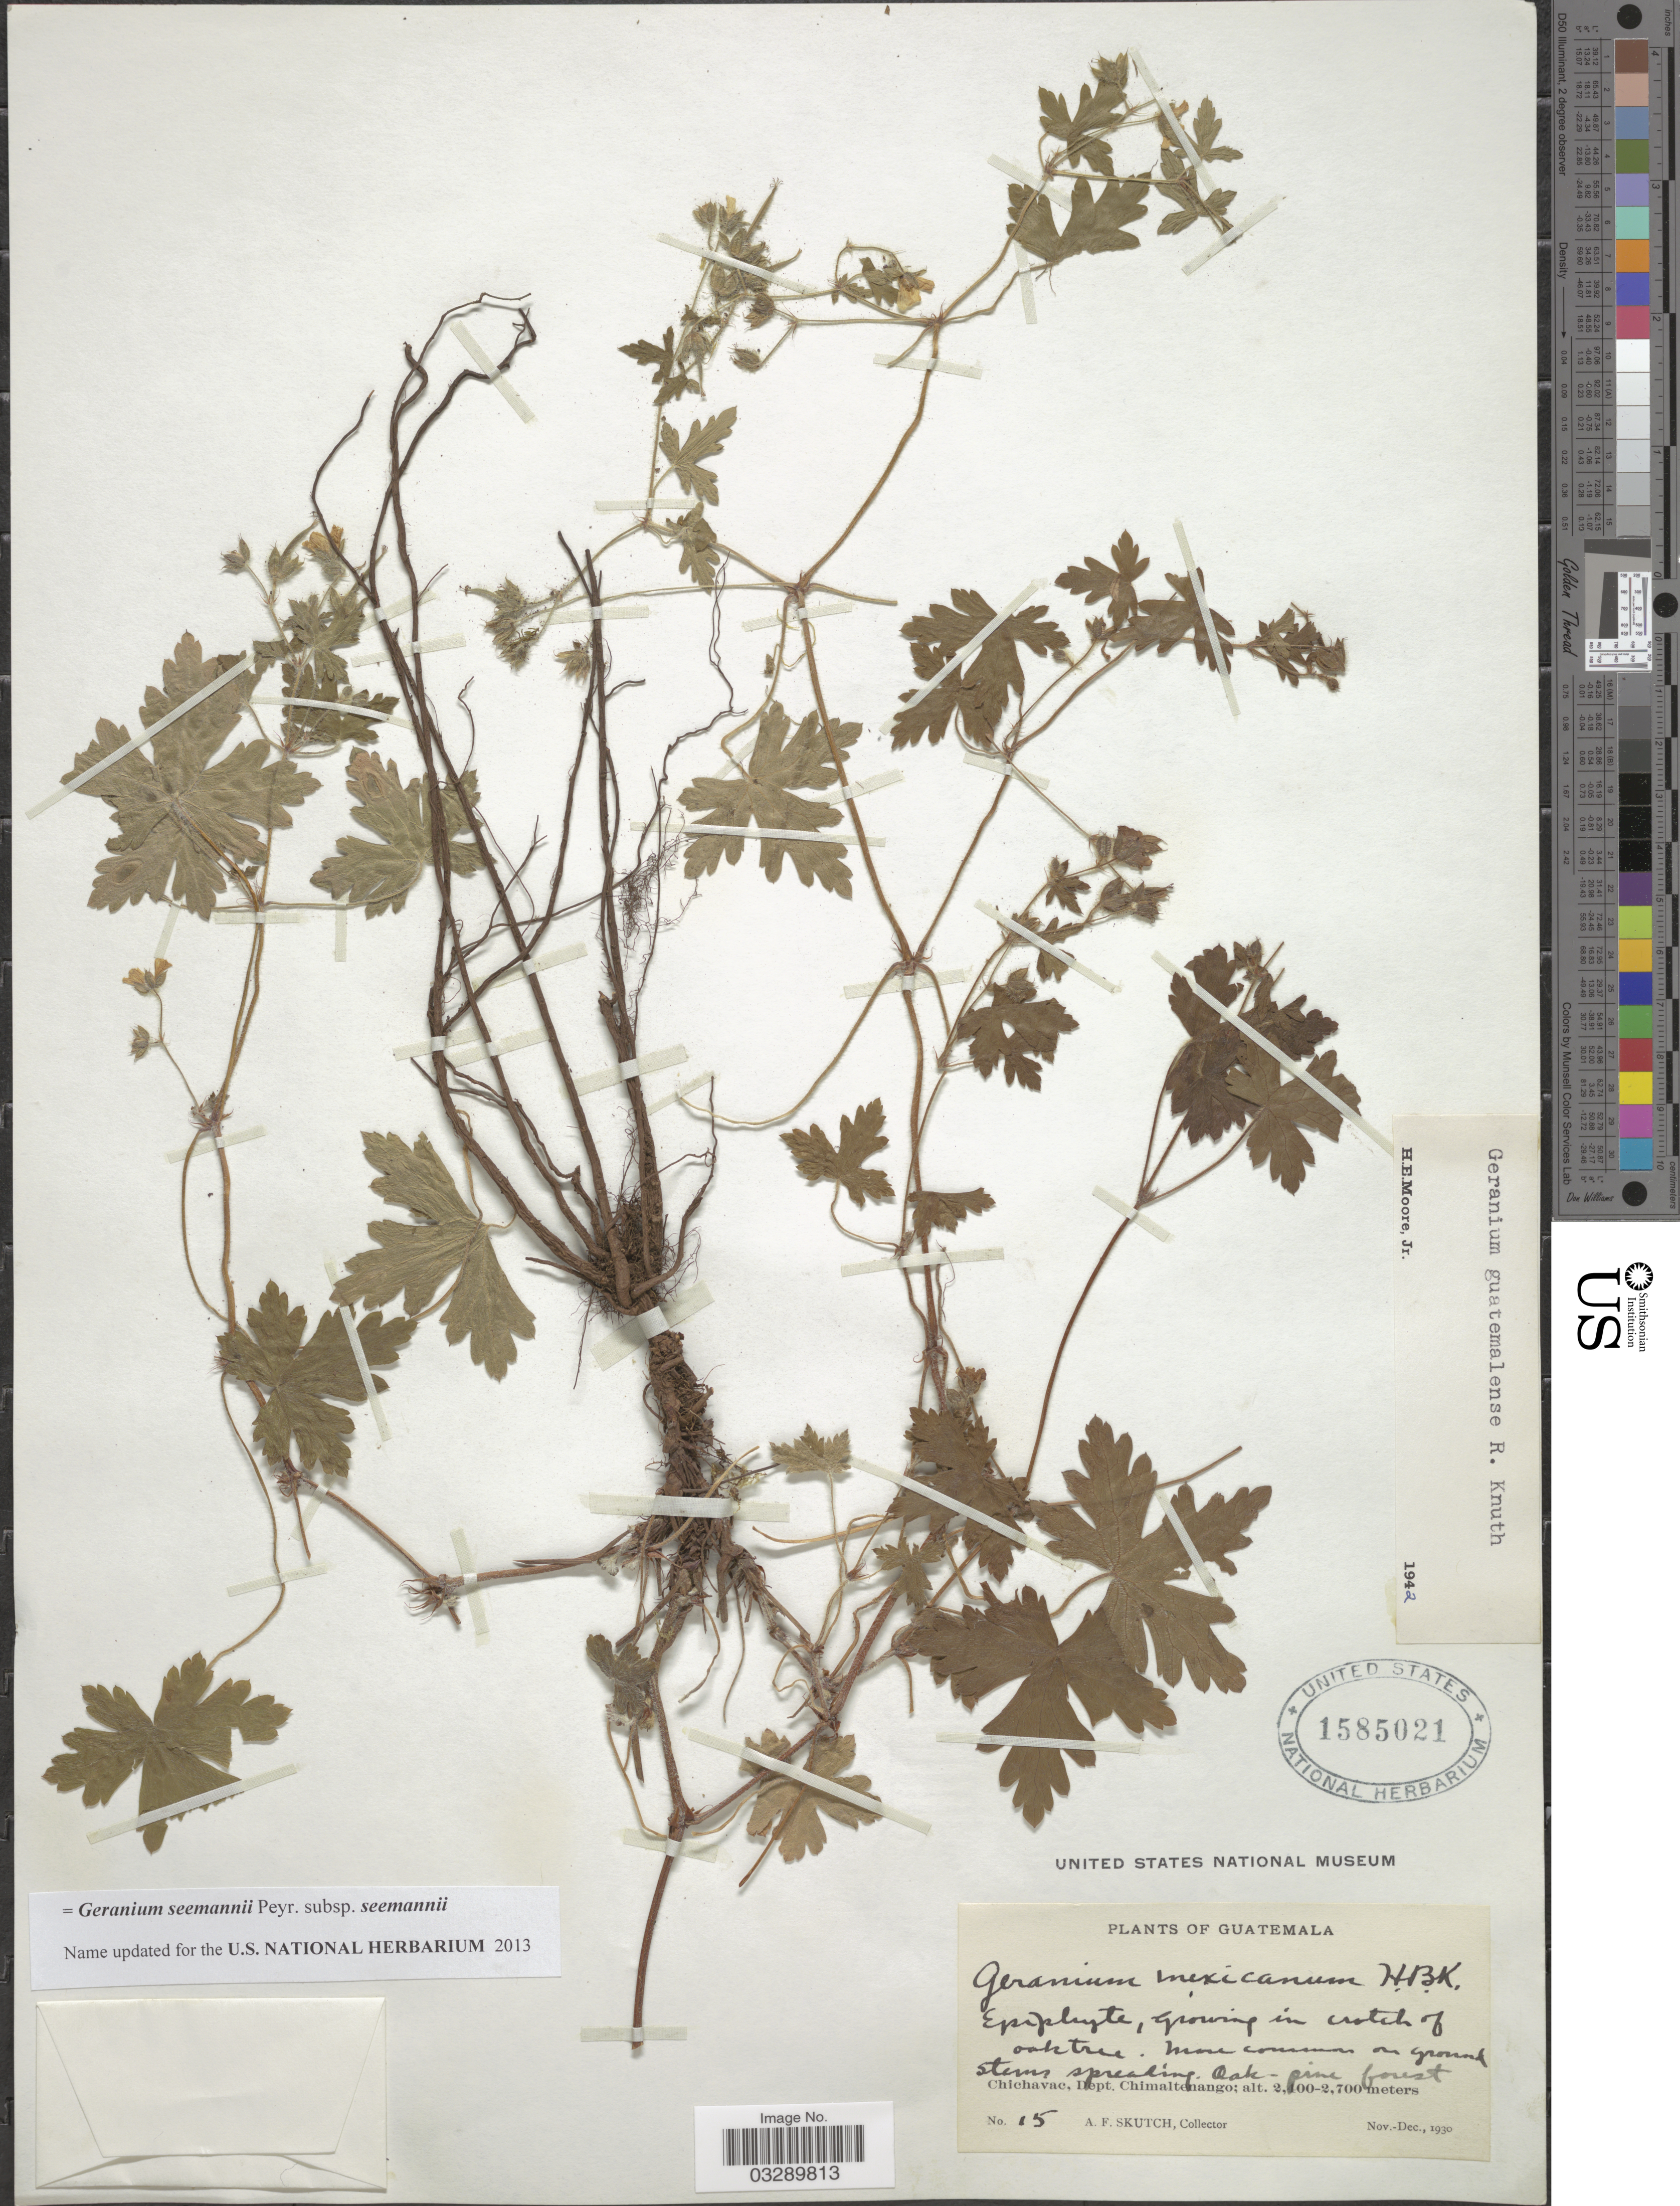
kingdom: Plantae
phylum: Tracheophyta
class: Magnoliopsida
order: Geraniales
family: Geraniaceae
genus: Geranium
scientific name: Geranium seemannii subsp. seemannii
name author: Peyr.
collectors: A. F. Skutch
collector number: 15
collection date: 1930-11/1930-12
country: Guatemala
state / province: Chimaltenango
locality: Oak-pine forest. Chichavac, Dept. Chimaltenango.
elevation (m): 2400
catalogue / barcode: US 1585021